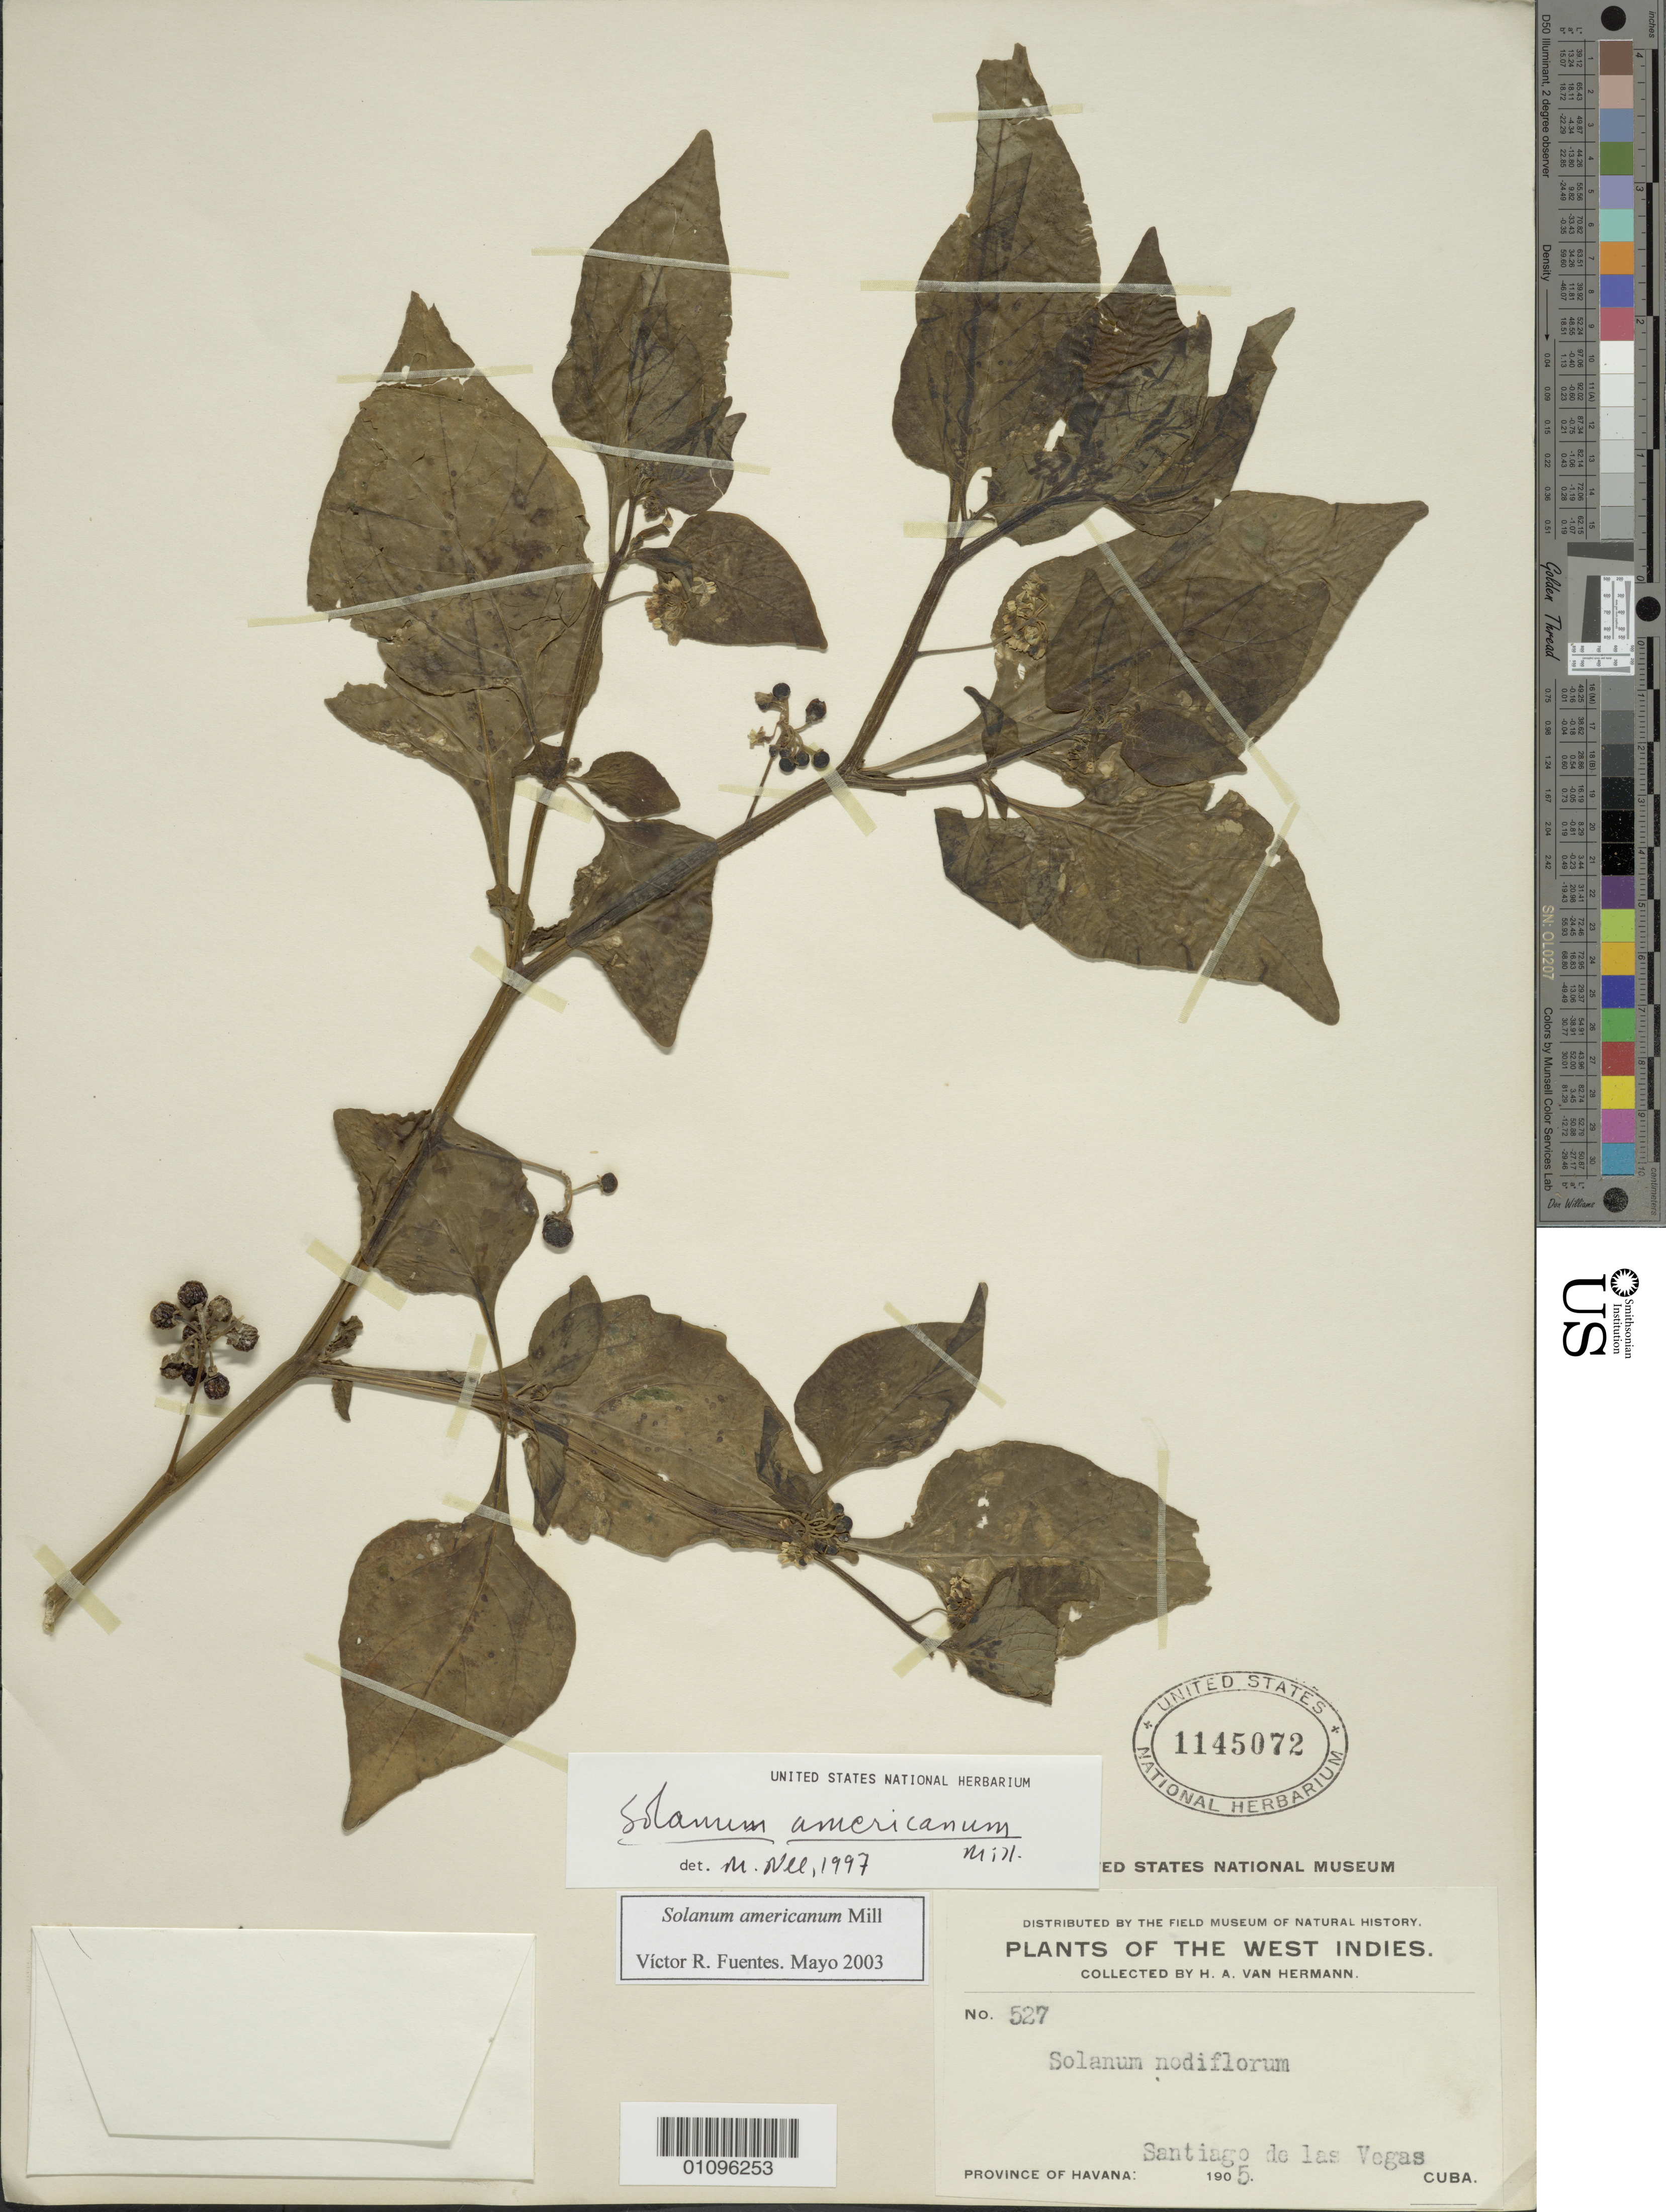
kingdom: Plantae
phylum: Tracheophyta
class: Magnoliopsida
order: Solanales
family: Solanaceae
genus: Solanum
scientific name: Solanum americanum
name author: Mill.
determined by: Fuentes, V. R.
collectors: H. A. Van Hermann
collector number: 527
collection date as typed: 1905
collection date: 1905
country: Cuba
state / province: La Habana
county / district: Municipio Boyeros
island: Cuba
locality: Santiago de Las Vegas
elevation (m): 97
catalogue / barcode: US 1145072